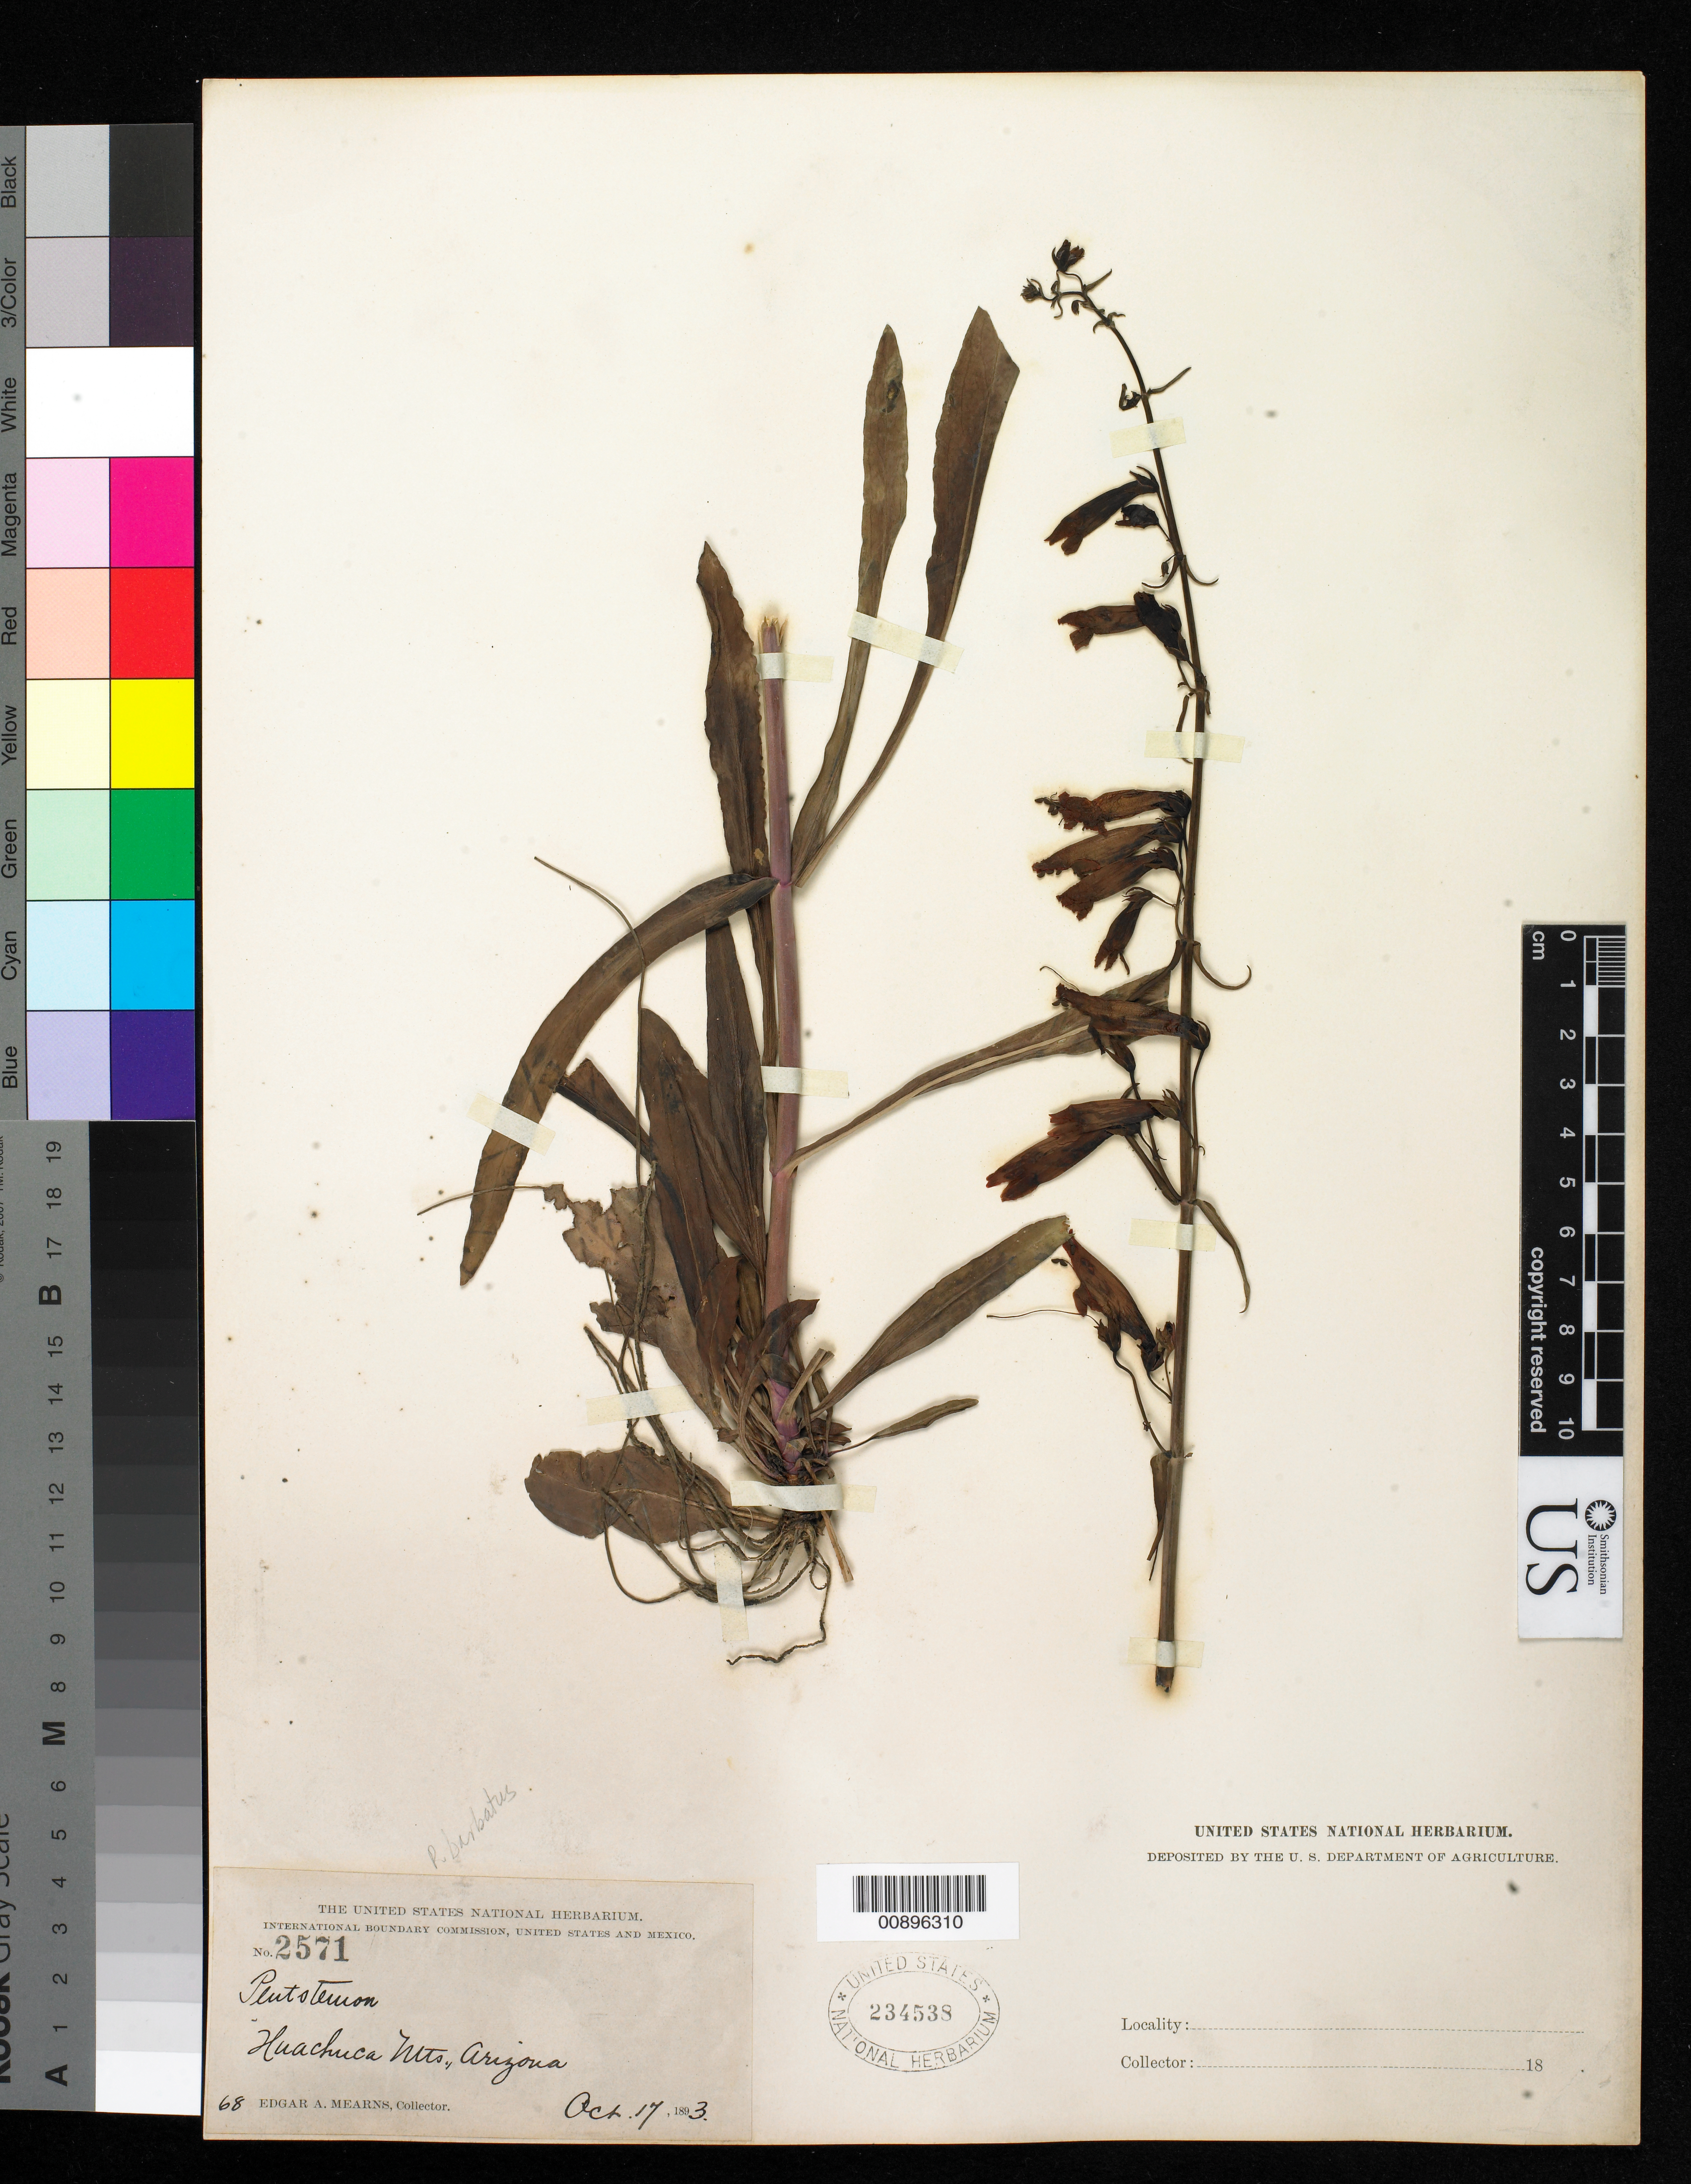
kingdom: Plantae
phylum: Tracheophyta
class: Magnoliopsida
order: Lamiales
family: Plantaginaceae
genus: Penstemon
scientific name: Penstemon barbatus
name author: (Cav.) Roth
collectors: E. A. Mearns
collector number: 2571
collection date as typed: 17 Oct 1893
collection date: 1893-10-17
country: United States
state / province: Arizona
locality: Huachuca Mts.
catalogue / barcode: US 234538